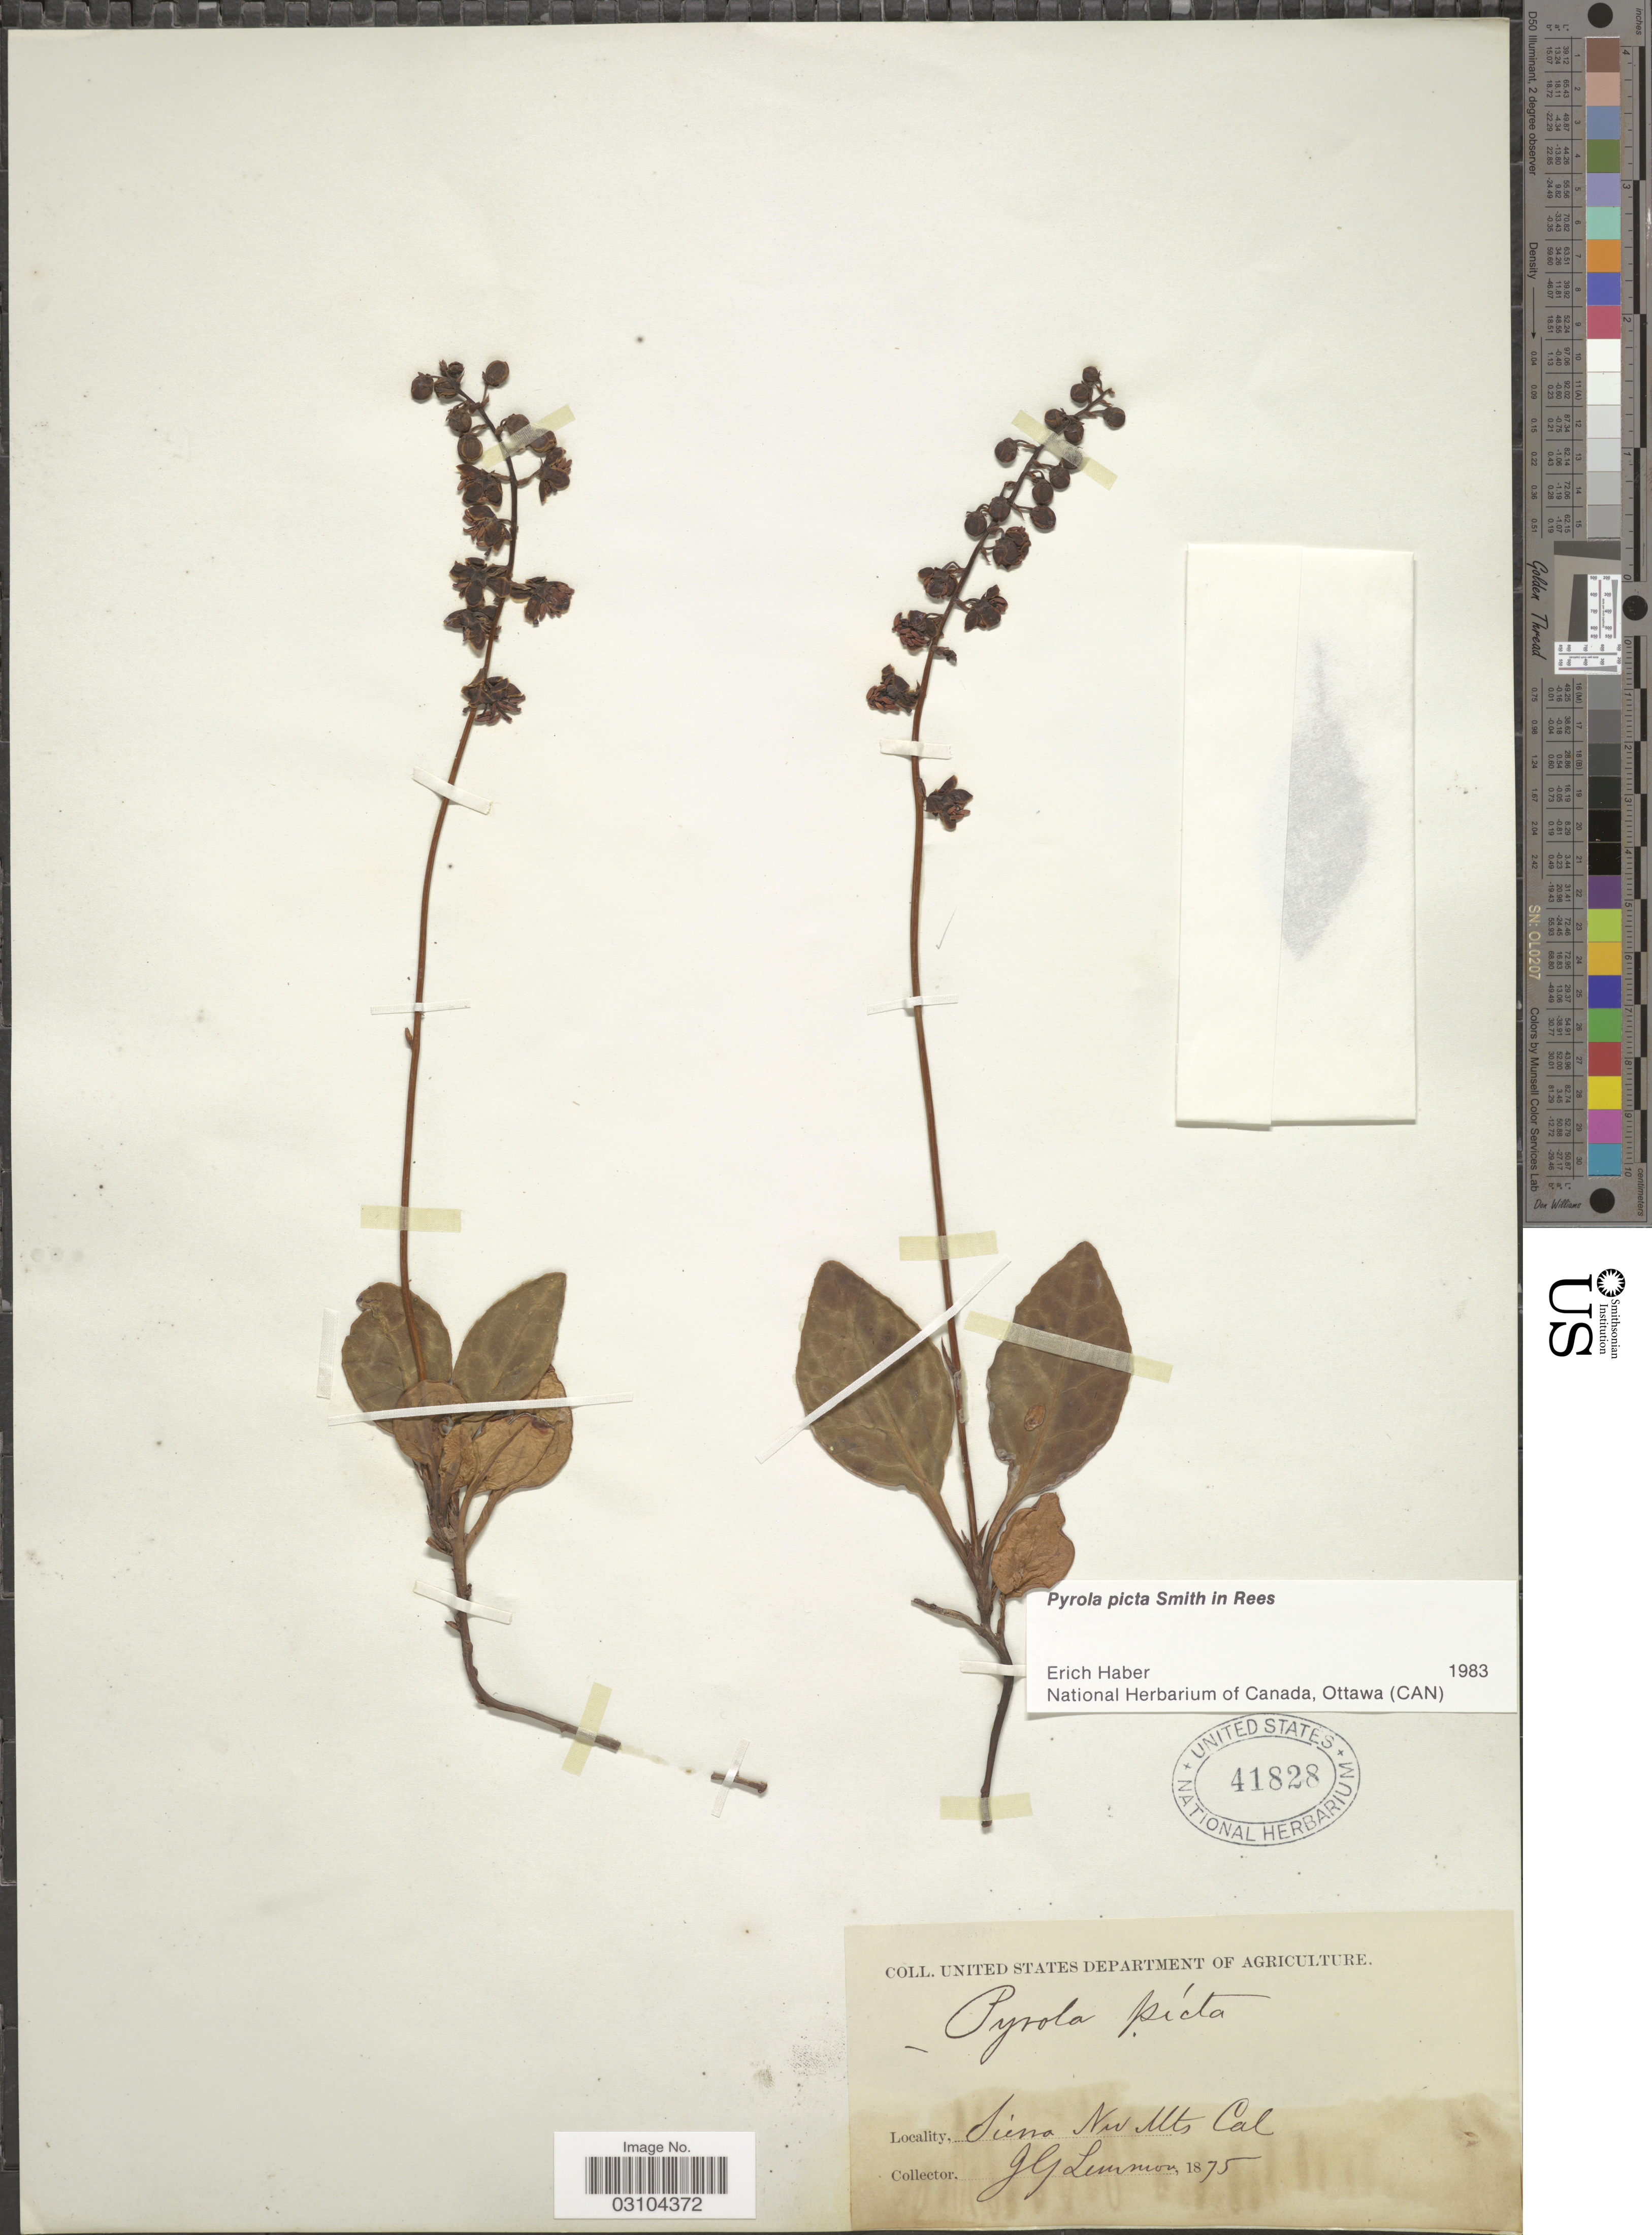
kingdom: Plantae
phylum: Tracheophyta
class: Magnoliopsida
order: Ericales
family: Ericaceae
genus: Pyrola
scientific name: Pyrola picta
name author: Sm. in Rees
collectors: J. Lemmon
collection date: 1875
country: United States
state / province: California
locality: Sierra Nev Mts.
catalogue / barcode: US 41828